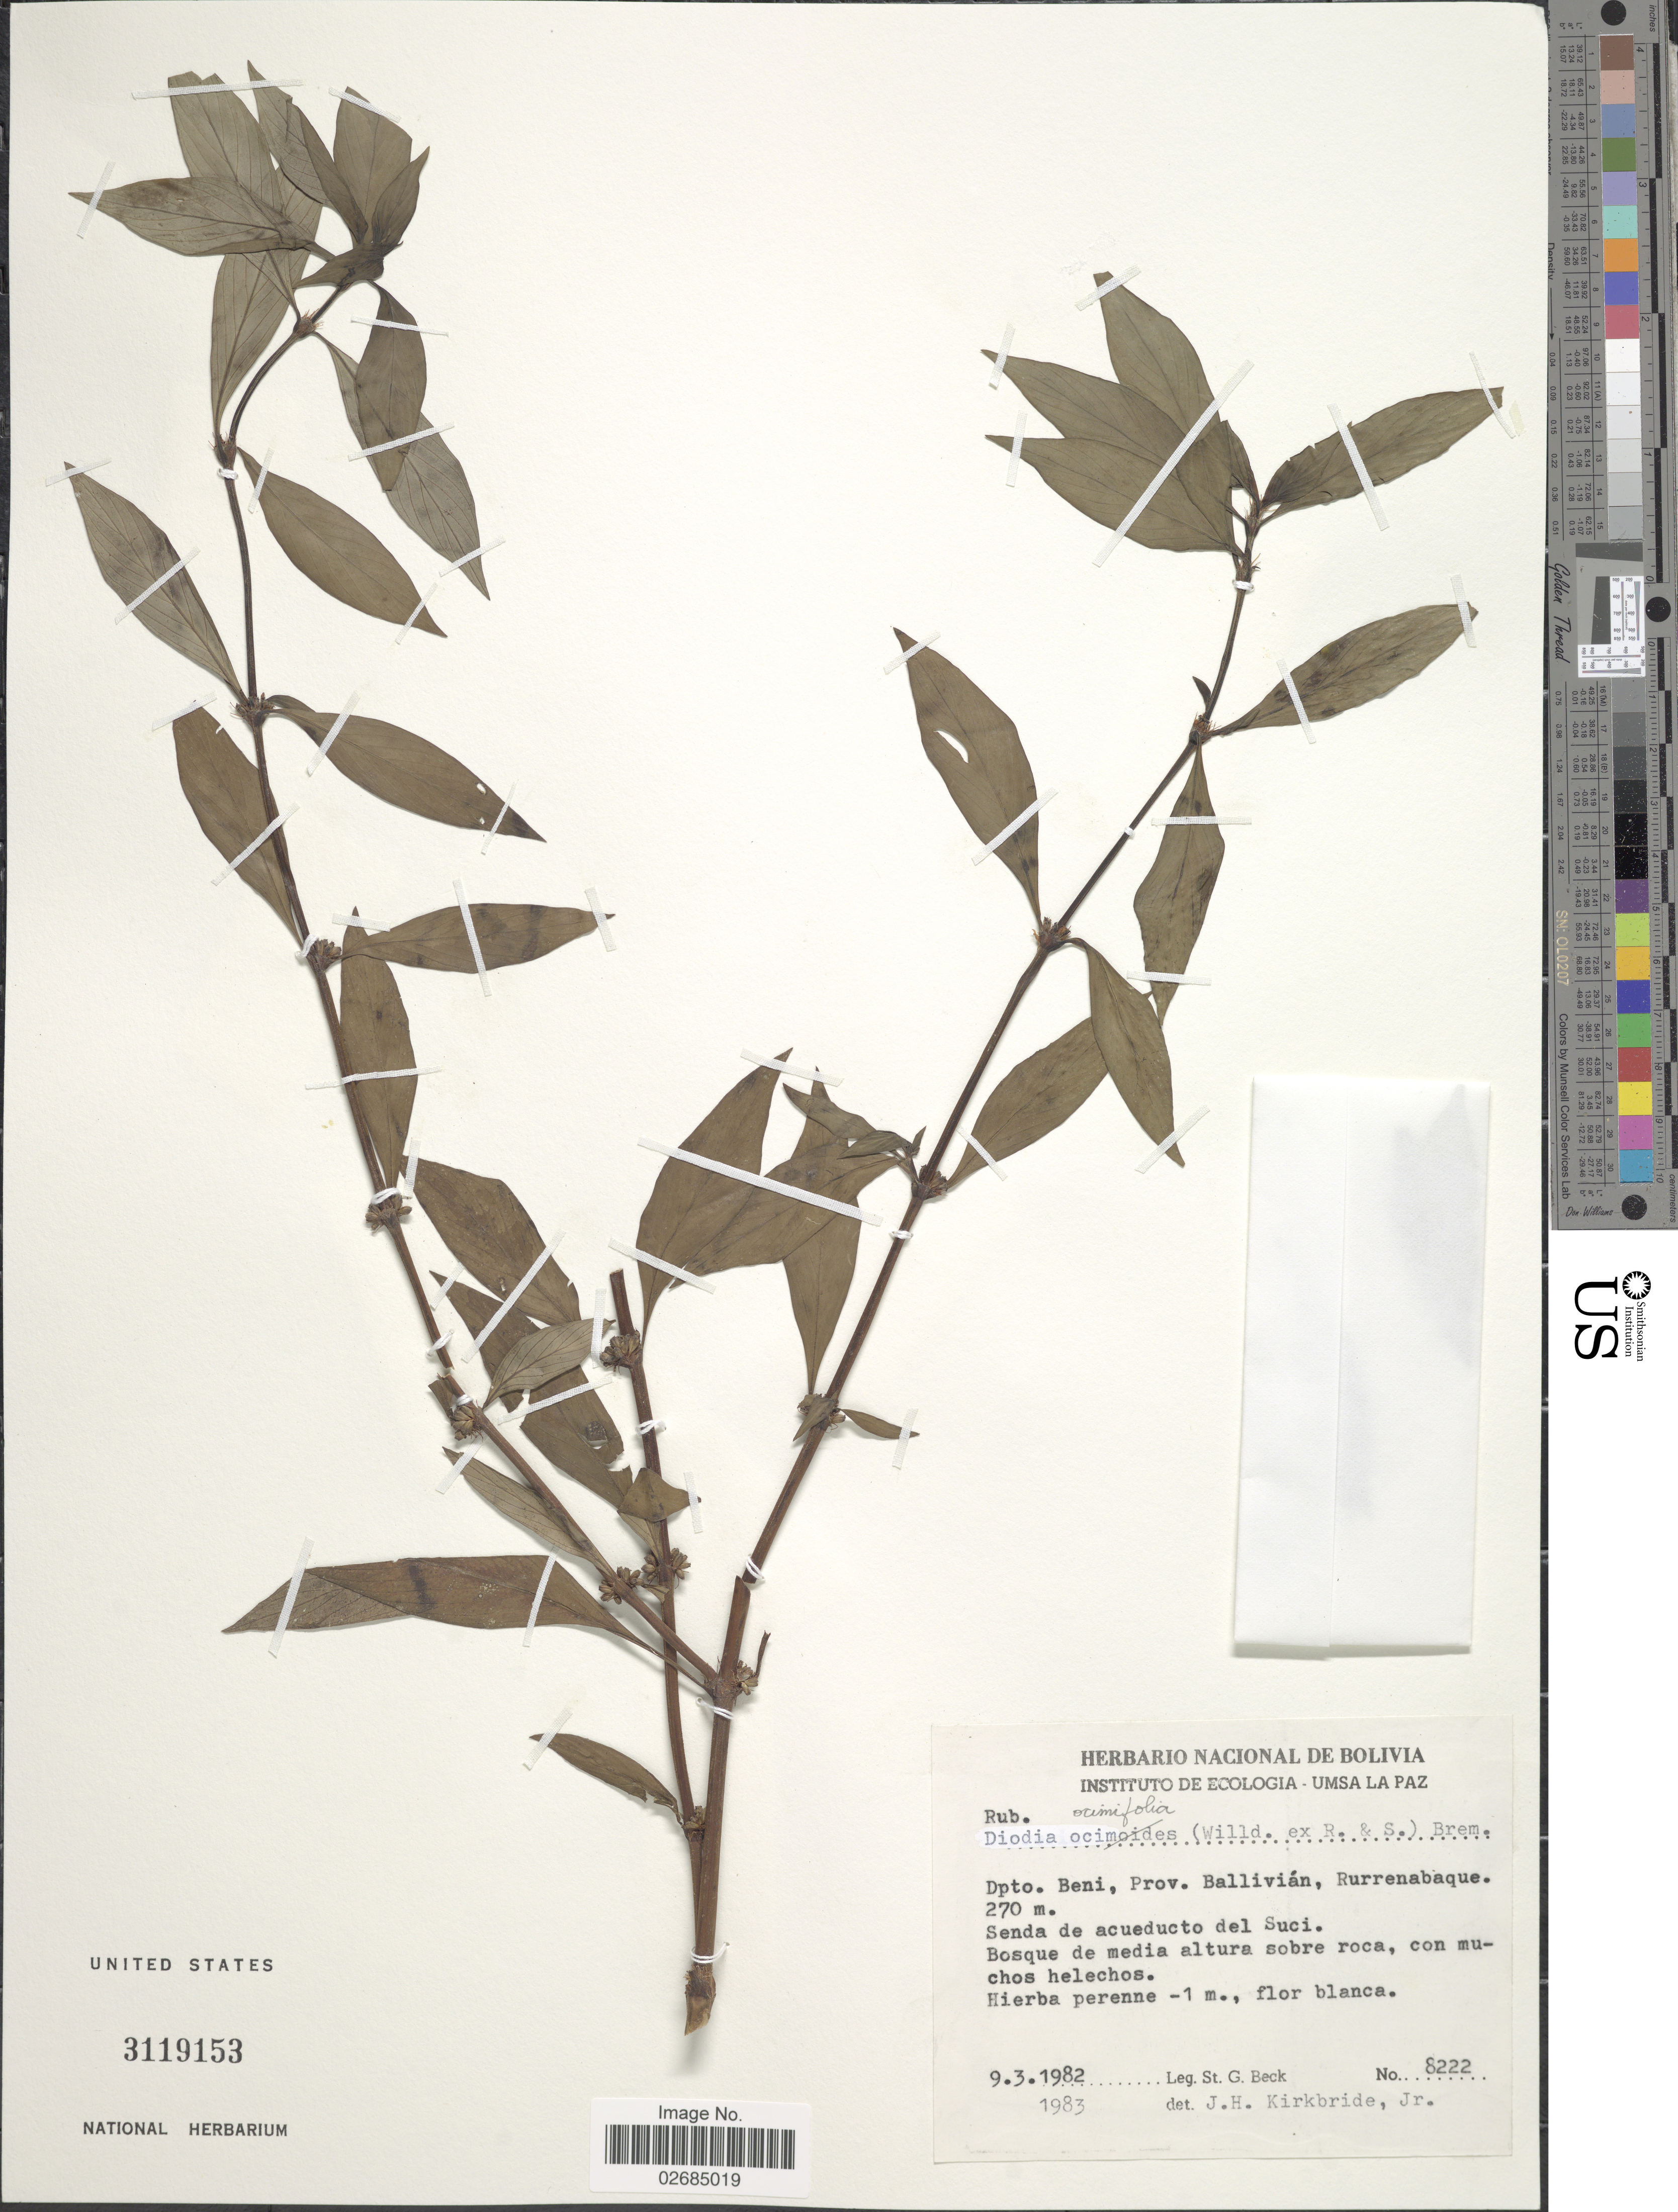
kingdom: Plantae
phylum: Tracheophyta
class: Magnoliopsida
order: Gentianales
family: Rubiaceae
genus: Diodia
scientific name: Diodia ocimifolia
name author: (Willd. ex Roem. & Schult.) Bremek.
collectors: S. G. Beck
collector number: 8222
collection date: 1982-03-09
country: Bolivia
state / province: Beni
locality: Dpto. Beni, Prov. Ballivián, Rurrenabaque.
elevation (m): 270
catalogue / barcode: US 3119153